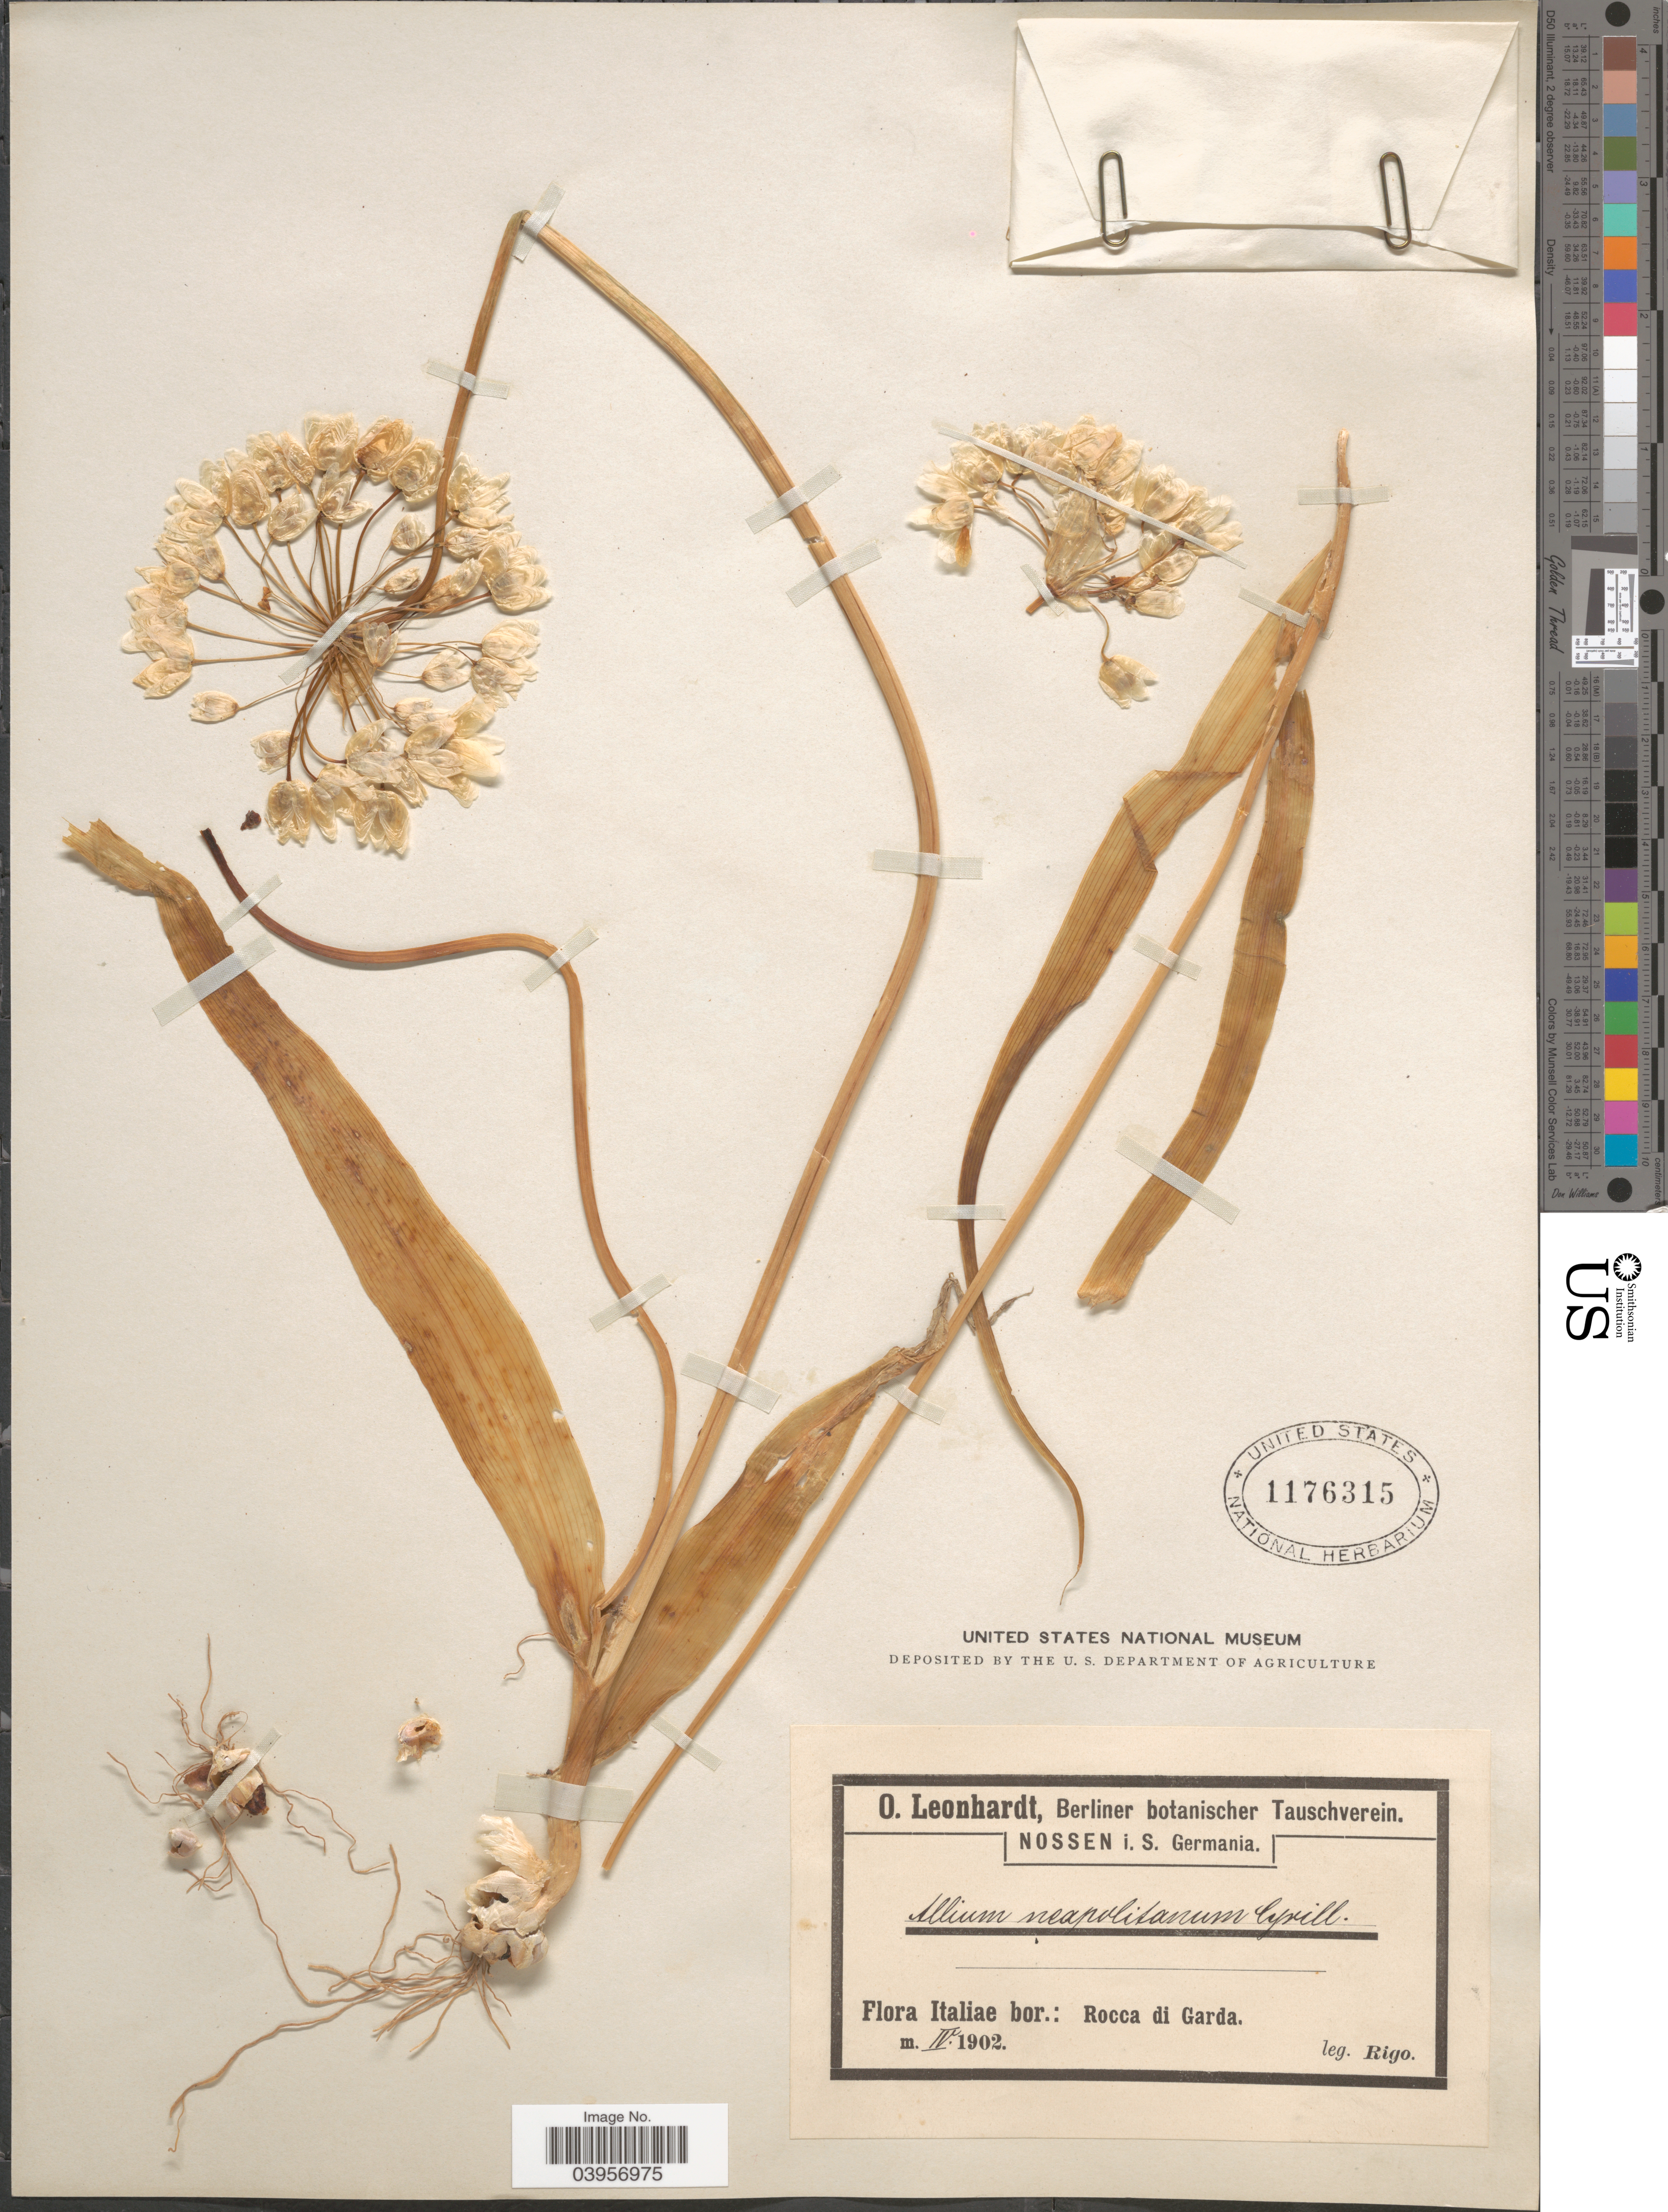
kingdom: Plantae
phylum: Tracheophyta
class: Liliopsida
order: Asparagales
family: Amaryllidaceae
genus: Allium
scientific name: Allium neapolitanum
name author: Cirillo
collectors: -- Rigo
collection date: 1902-04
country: Italy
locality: Italiae bor.: Rocca di Garda.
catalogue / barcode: US 1176315